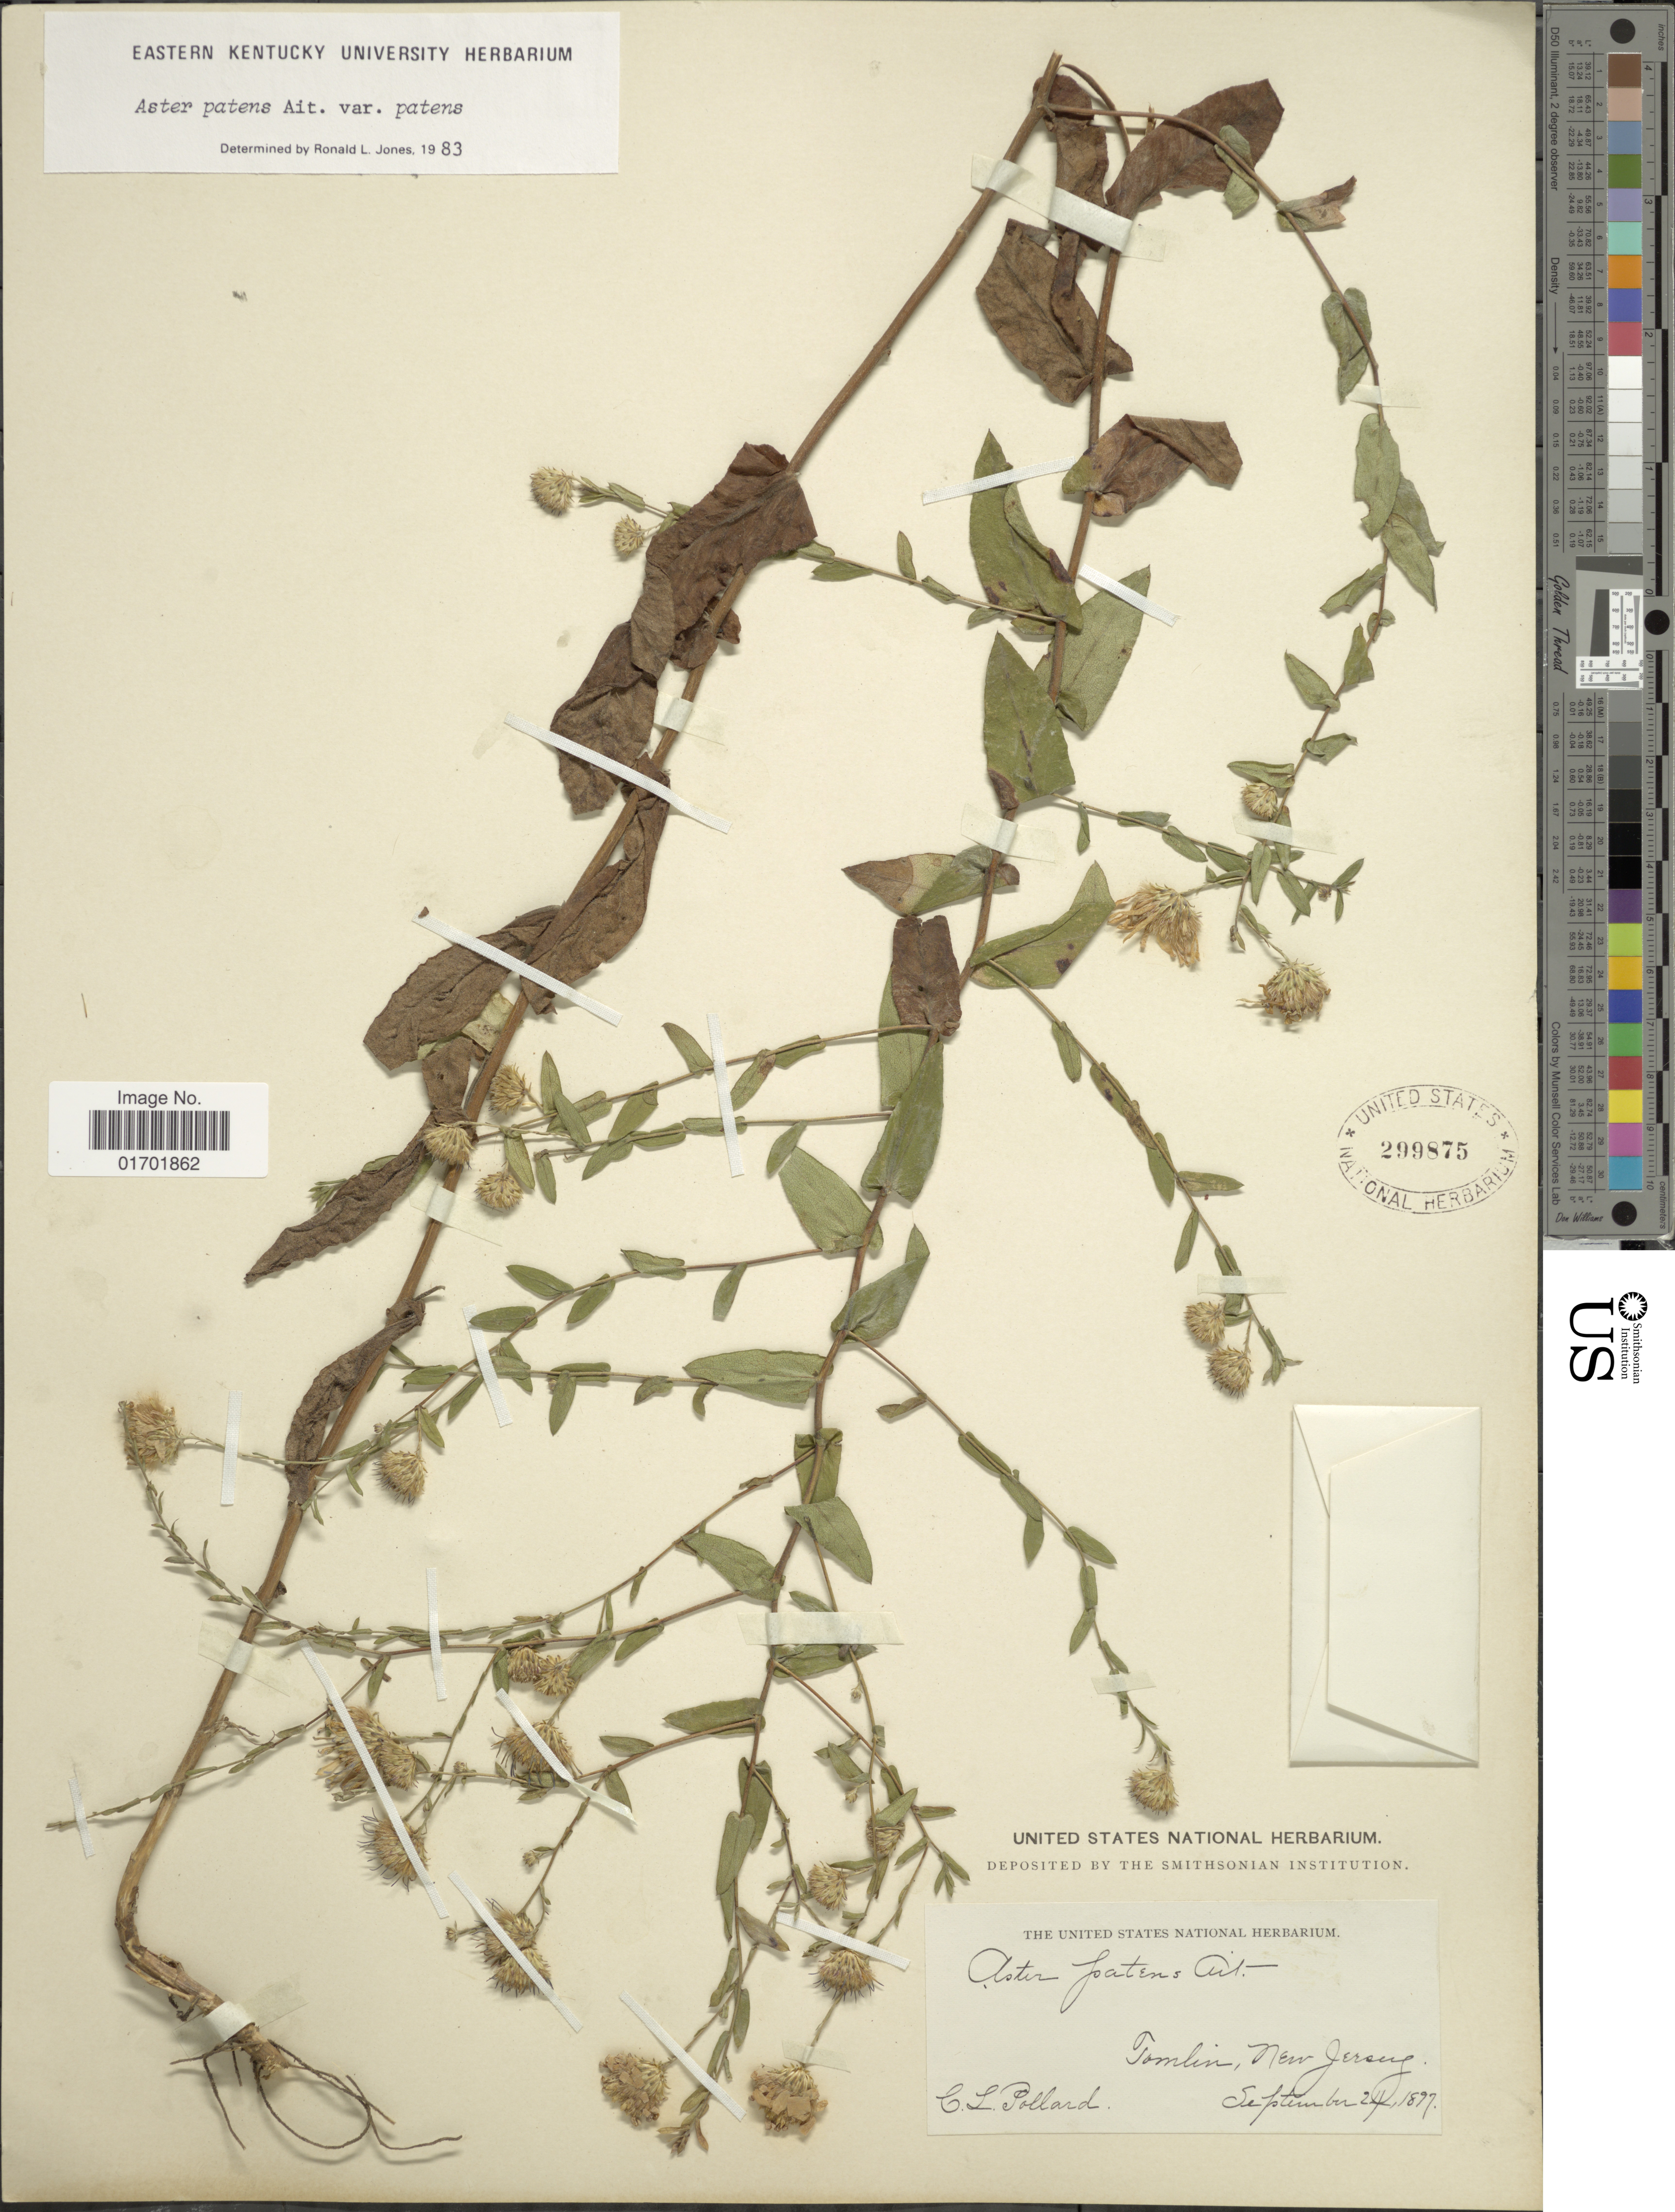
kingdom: Plantae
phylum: Tracheophyta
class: Magnoliopsida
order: Asterales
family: Asteraceae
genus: Symphyotrichum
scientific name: Symphyotrichum patens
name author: (Aiton) G.L. Nesom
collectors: C. L. Pollard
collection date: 1899-09-24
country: United States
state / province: New Jersey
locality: Tomlin.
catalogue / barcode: US 299875